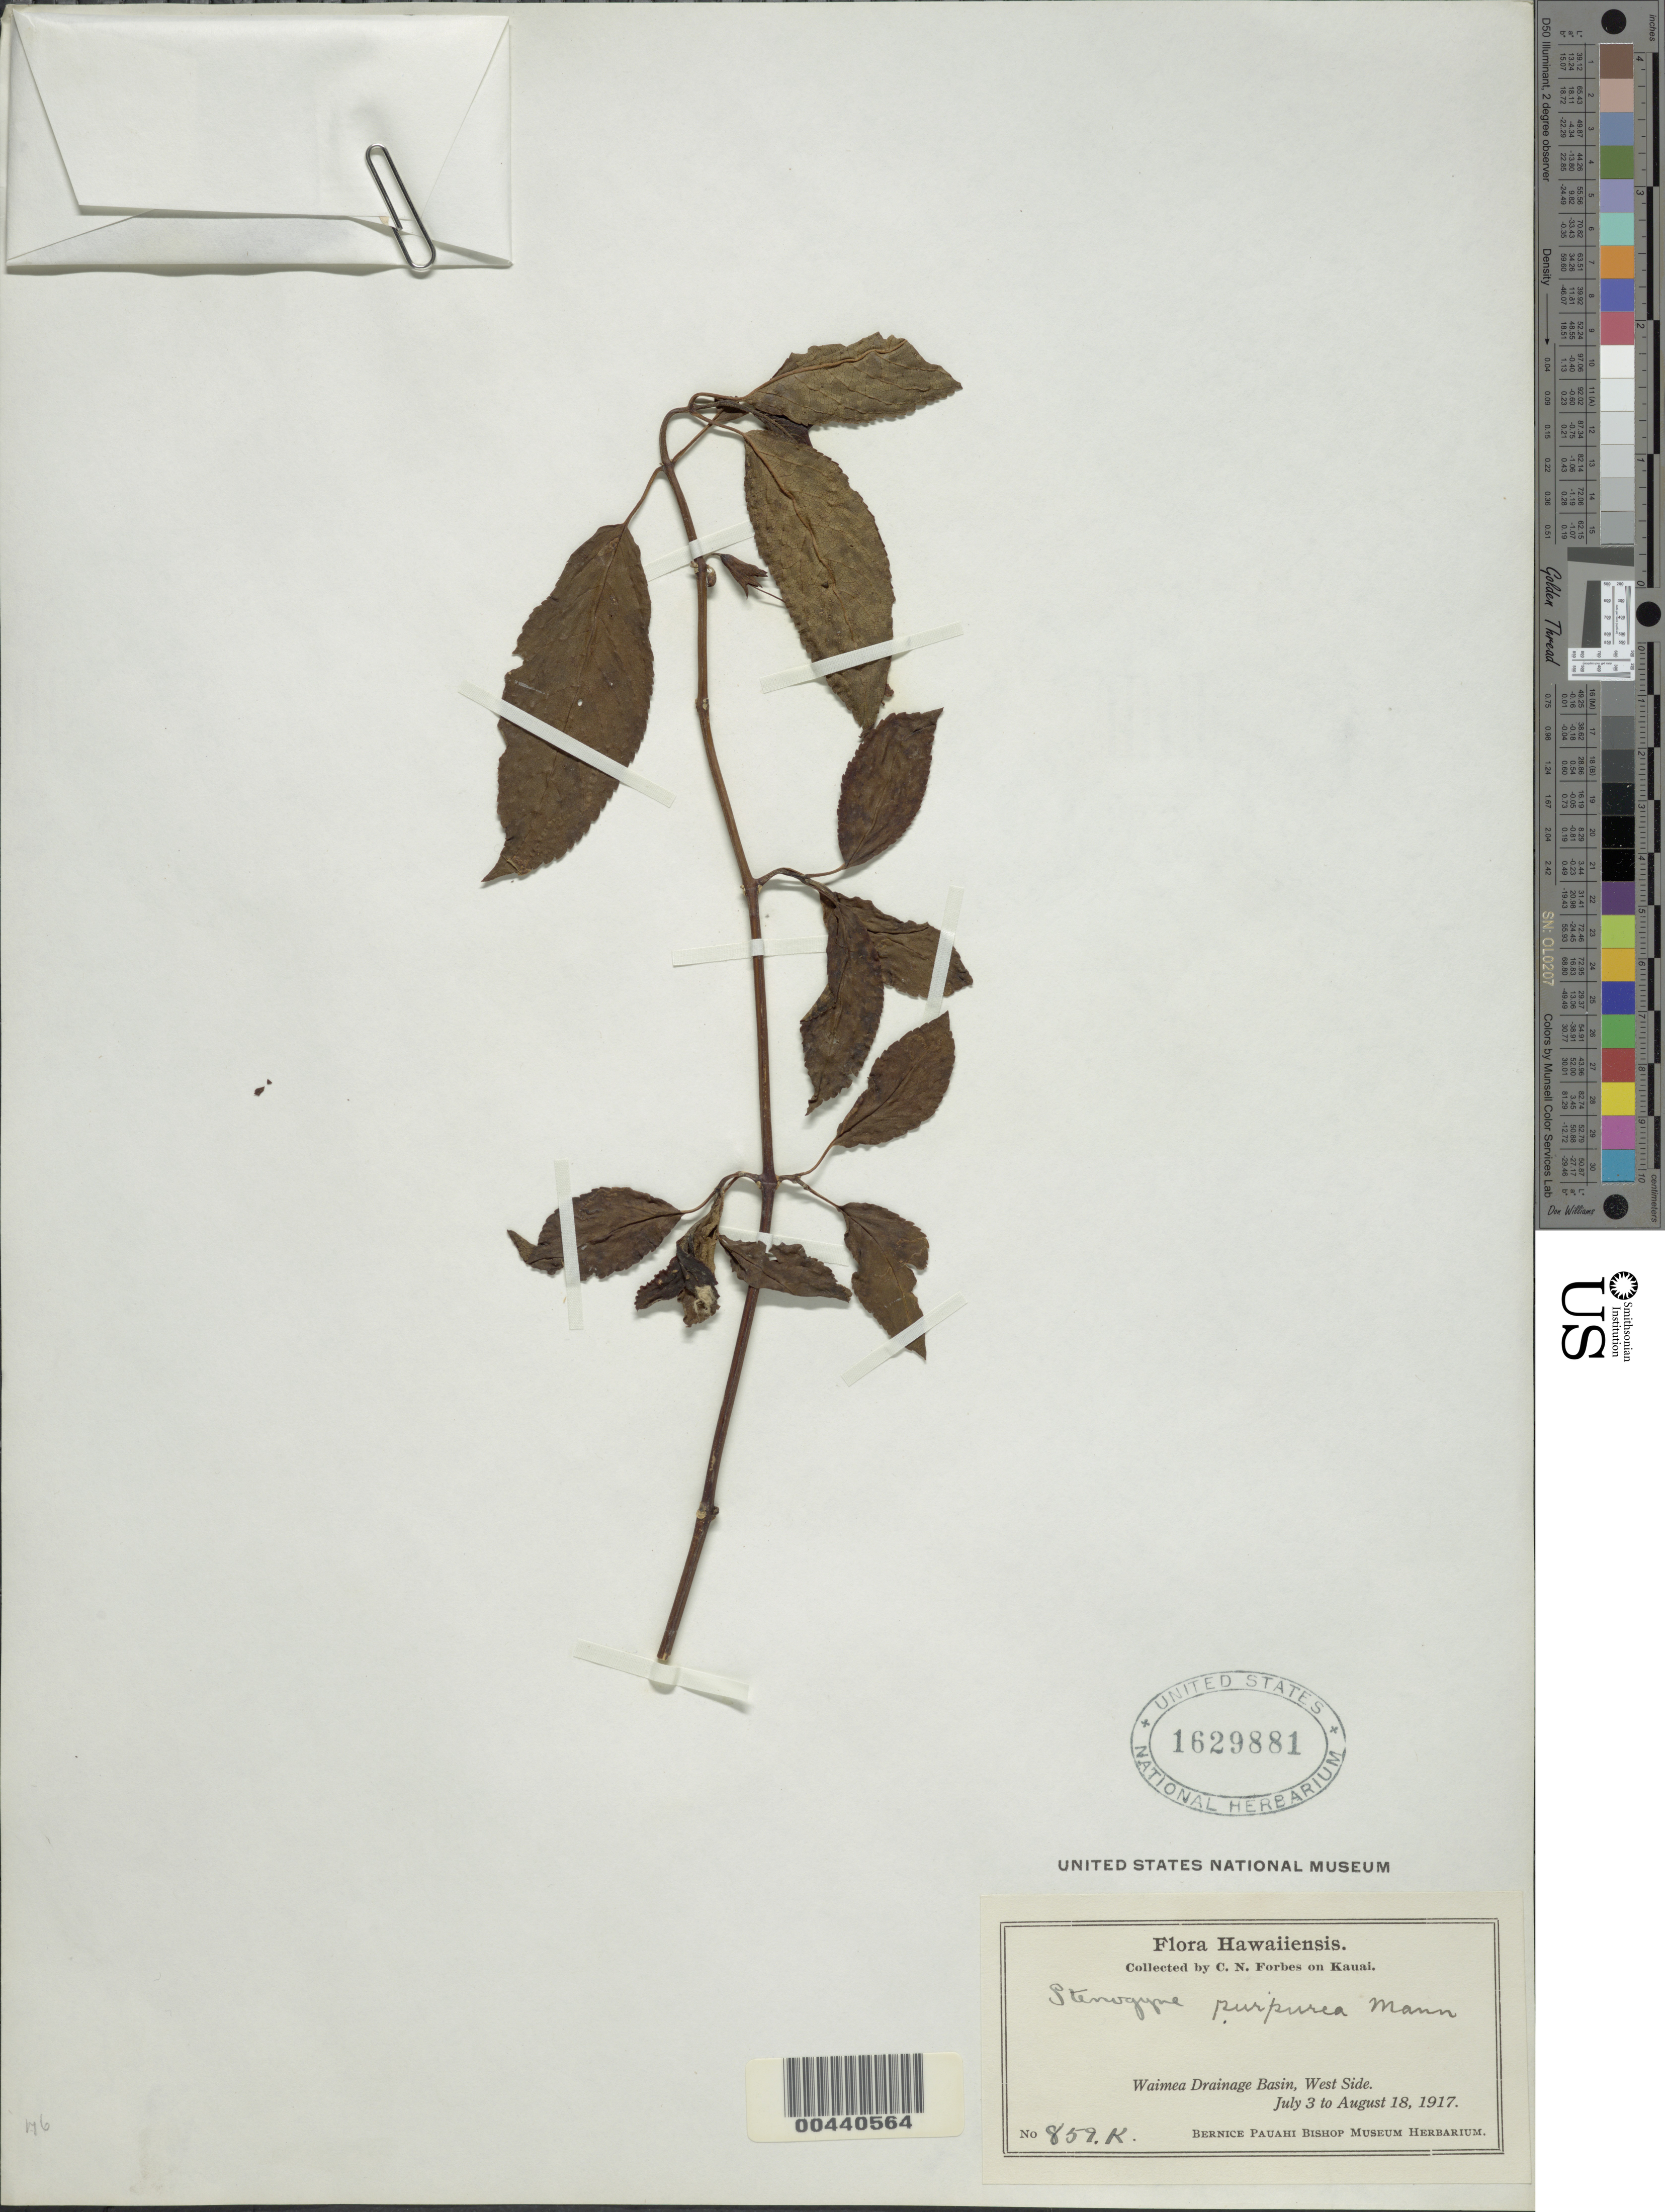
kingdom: Plantae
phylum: Tracheophyta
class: Magnoliopsida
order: Lamiales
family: Lamiaceae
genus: Stenogyne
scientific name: Stenogyne purpurea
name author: H. Mann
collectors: C. N. Forbes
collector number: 859.K.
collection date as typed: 3 Jul 1917 to 18 Aug 1917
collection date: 1917-07-03/1917-08-18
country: United States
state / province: Hawaii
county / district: Kauai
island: Kaua'i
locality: Waimea Drainage Basin, W side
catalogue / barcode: US 1629881